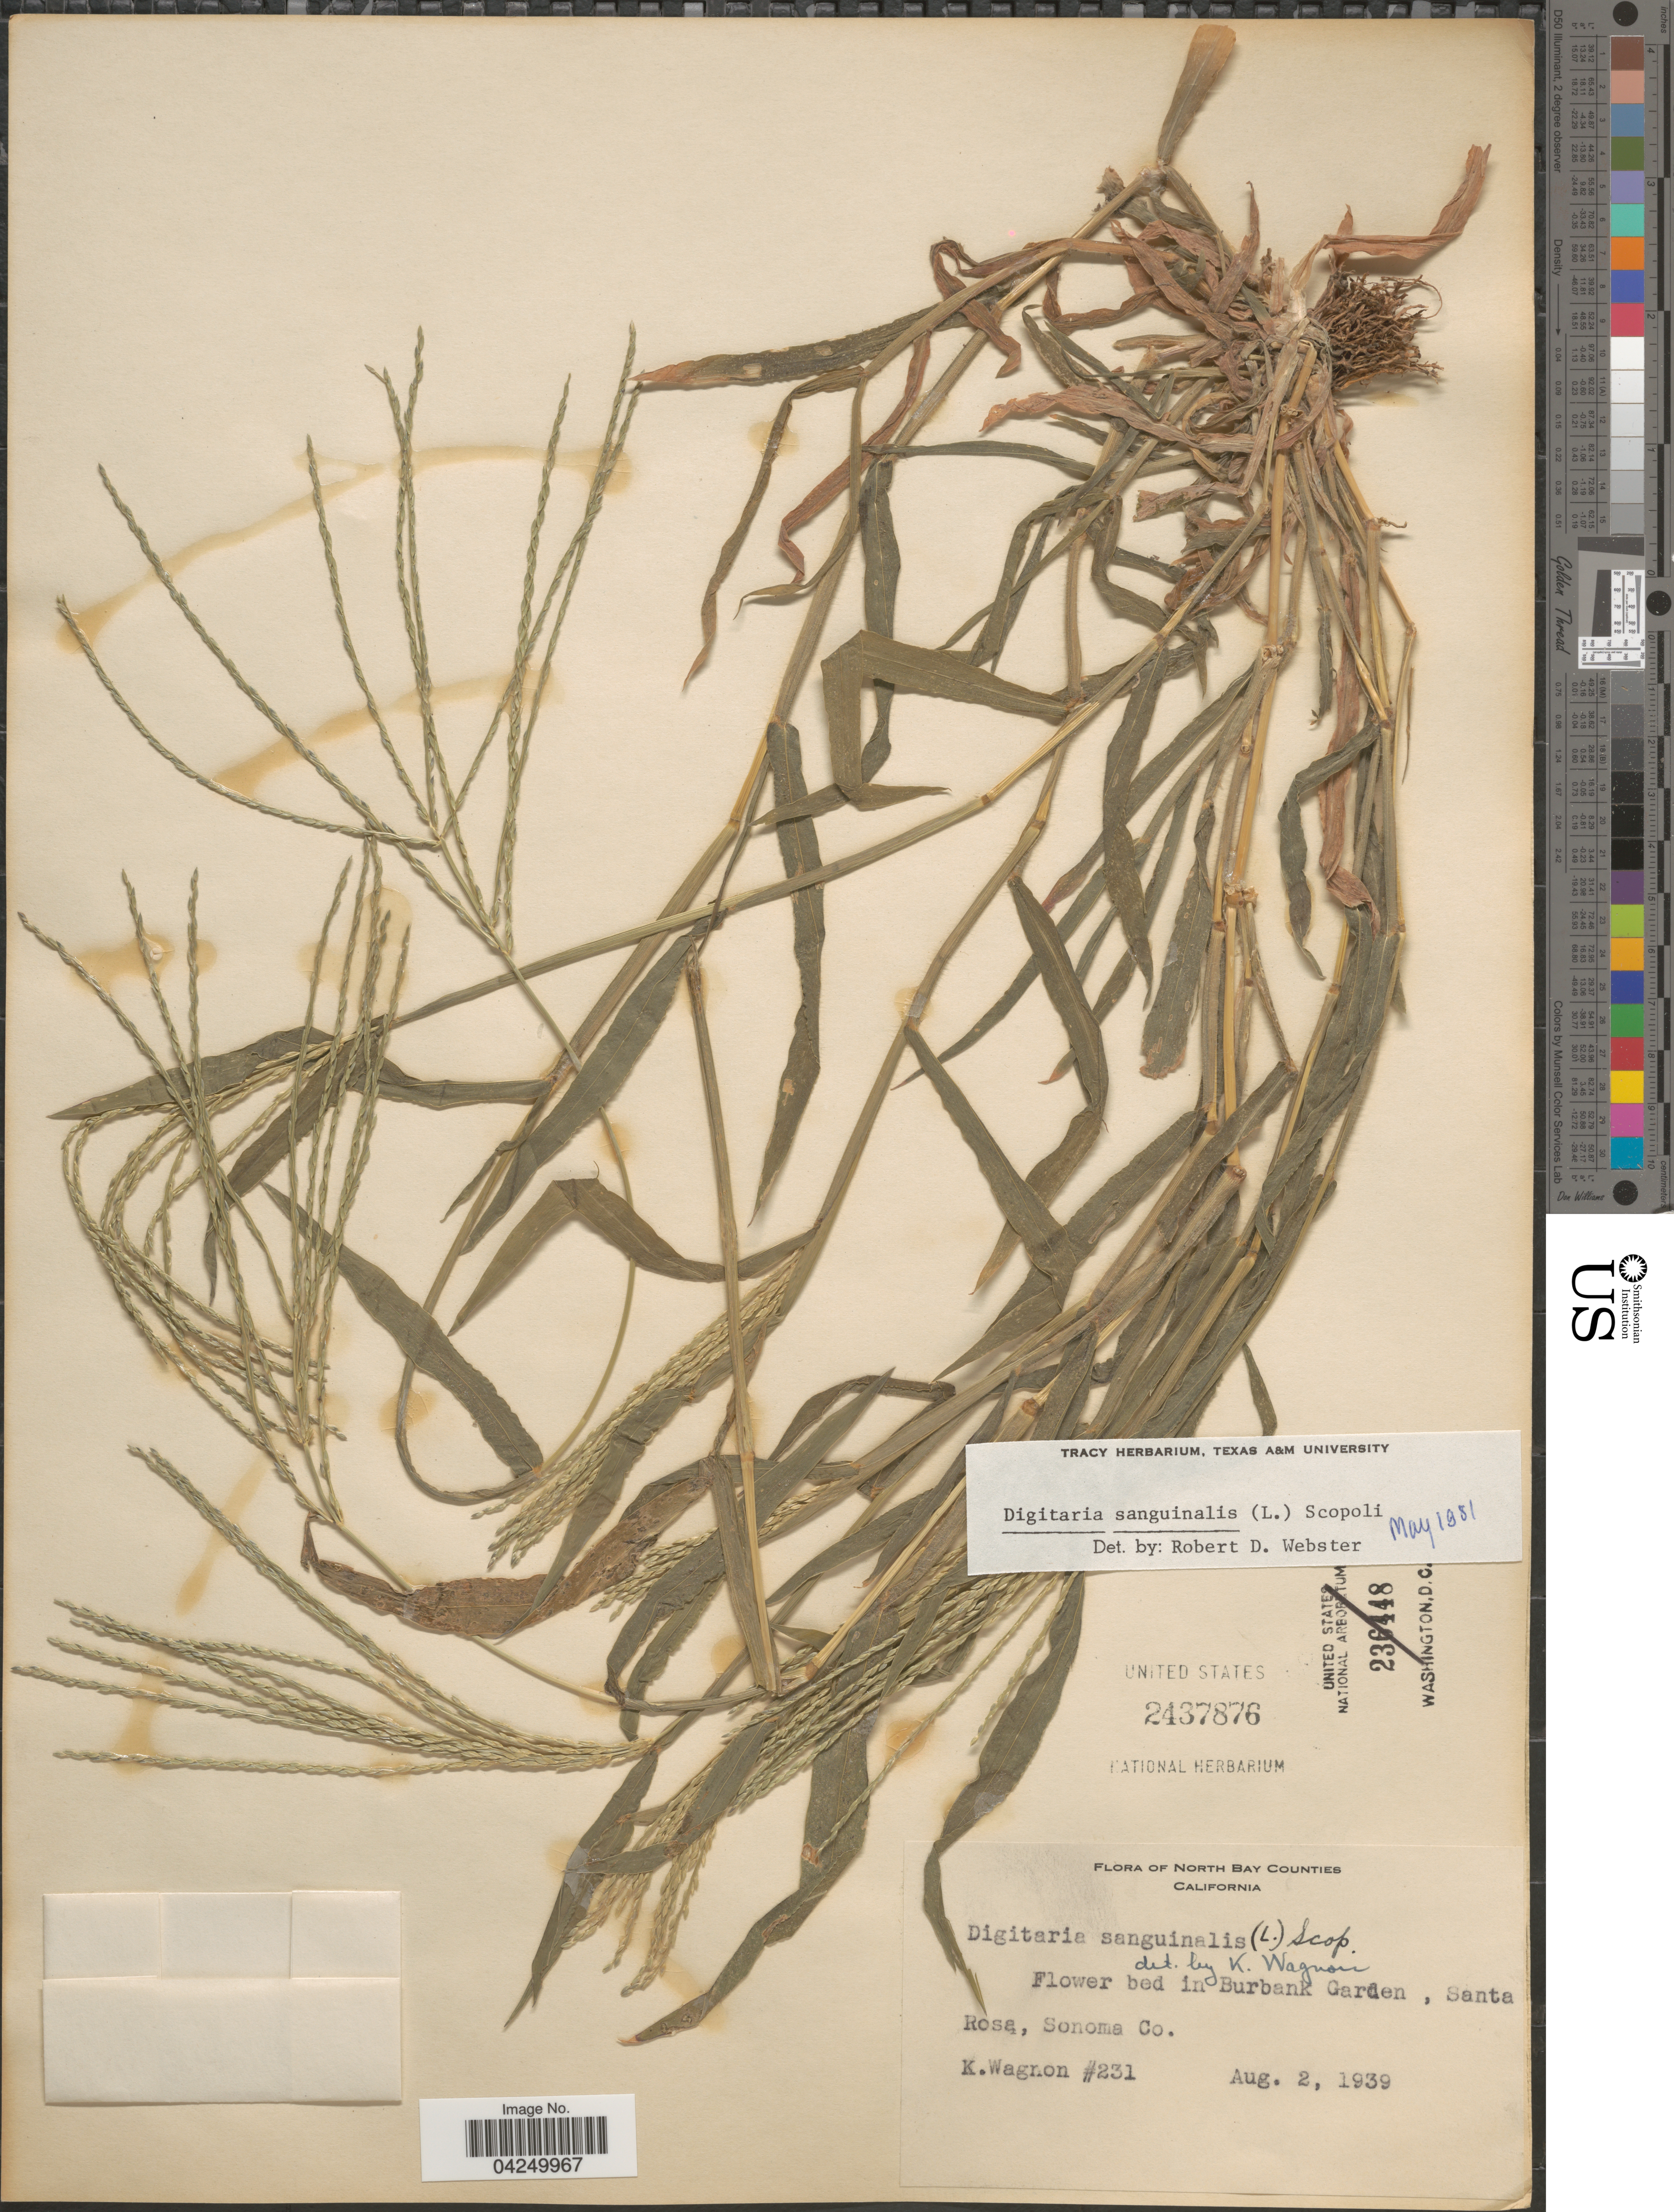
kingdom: Plantae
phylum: Tracheophyta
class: Liliopsida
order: Poales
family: Poaceae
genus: Digitaria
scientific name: Digitaria sanguinalis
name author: (L.) Scop.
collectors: K. Wagnon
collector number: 231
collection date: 1939-08-02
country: United States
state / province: California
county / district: Sonoma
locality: North Bay Counties. Flower bed in Burbank Garden, Santa Rosa, Sonoma Co.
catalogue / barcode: US 2437876